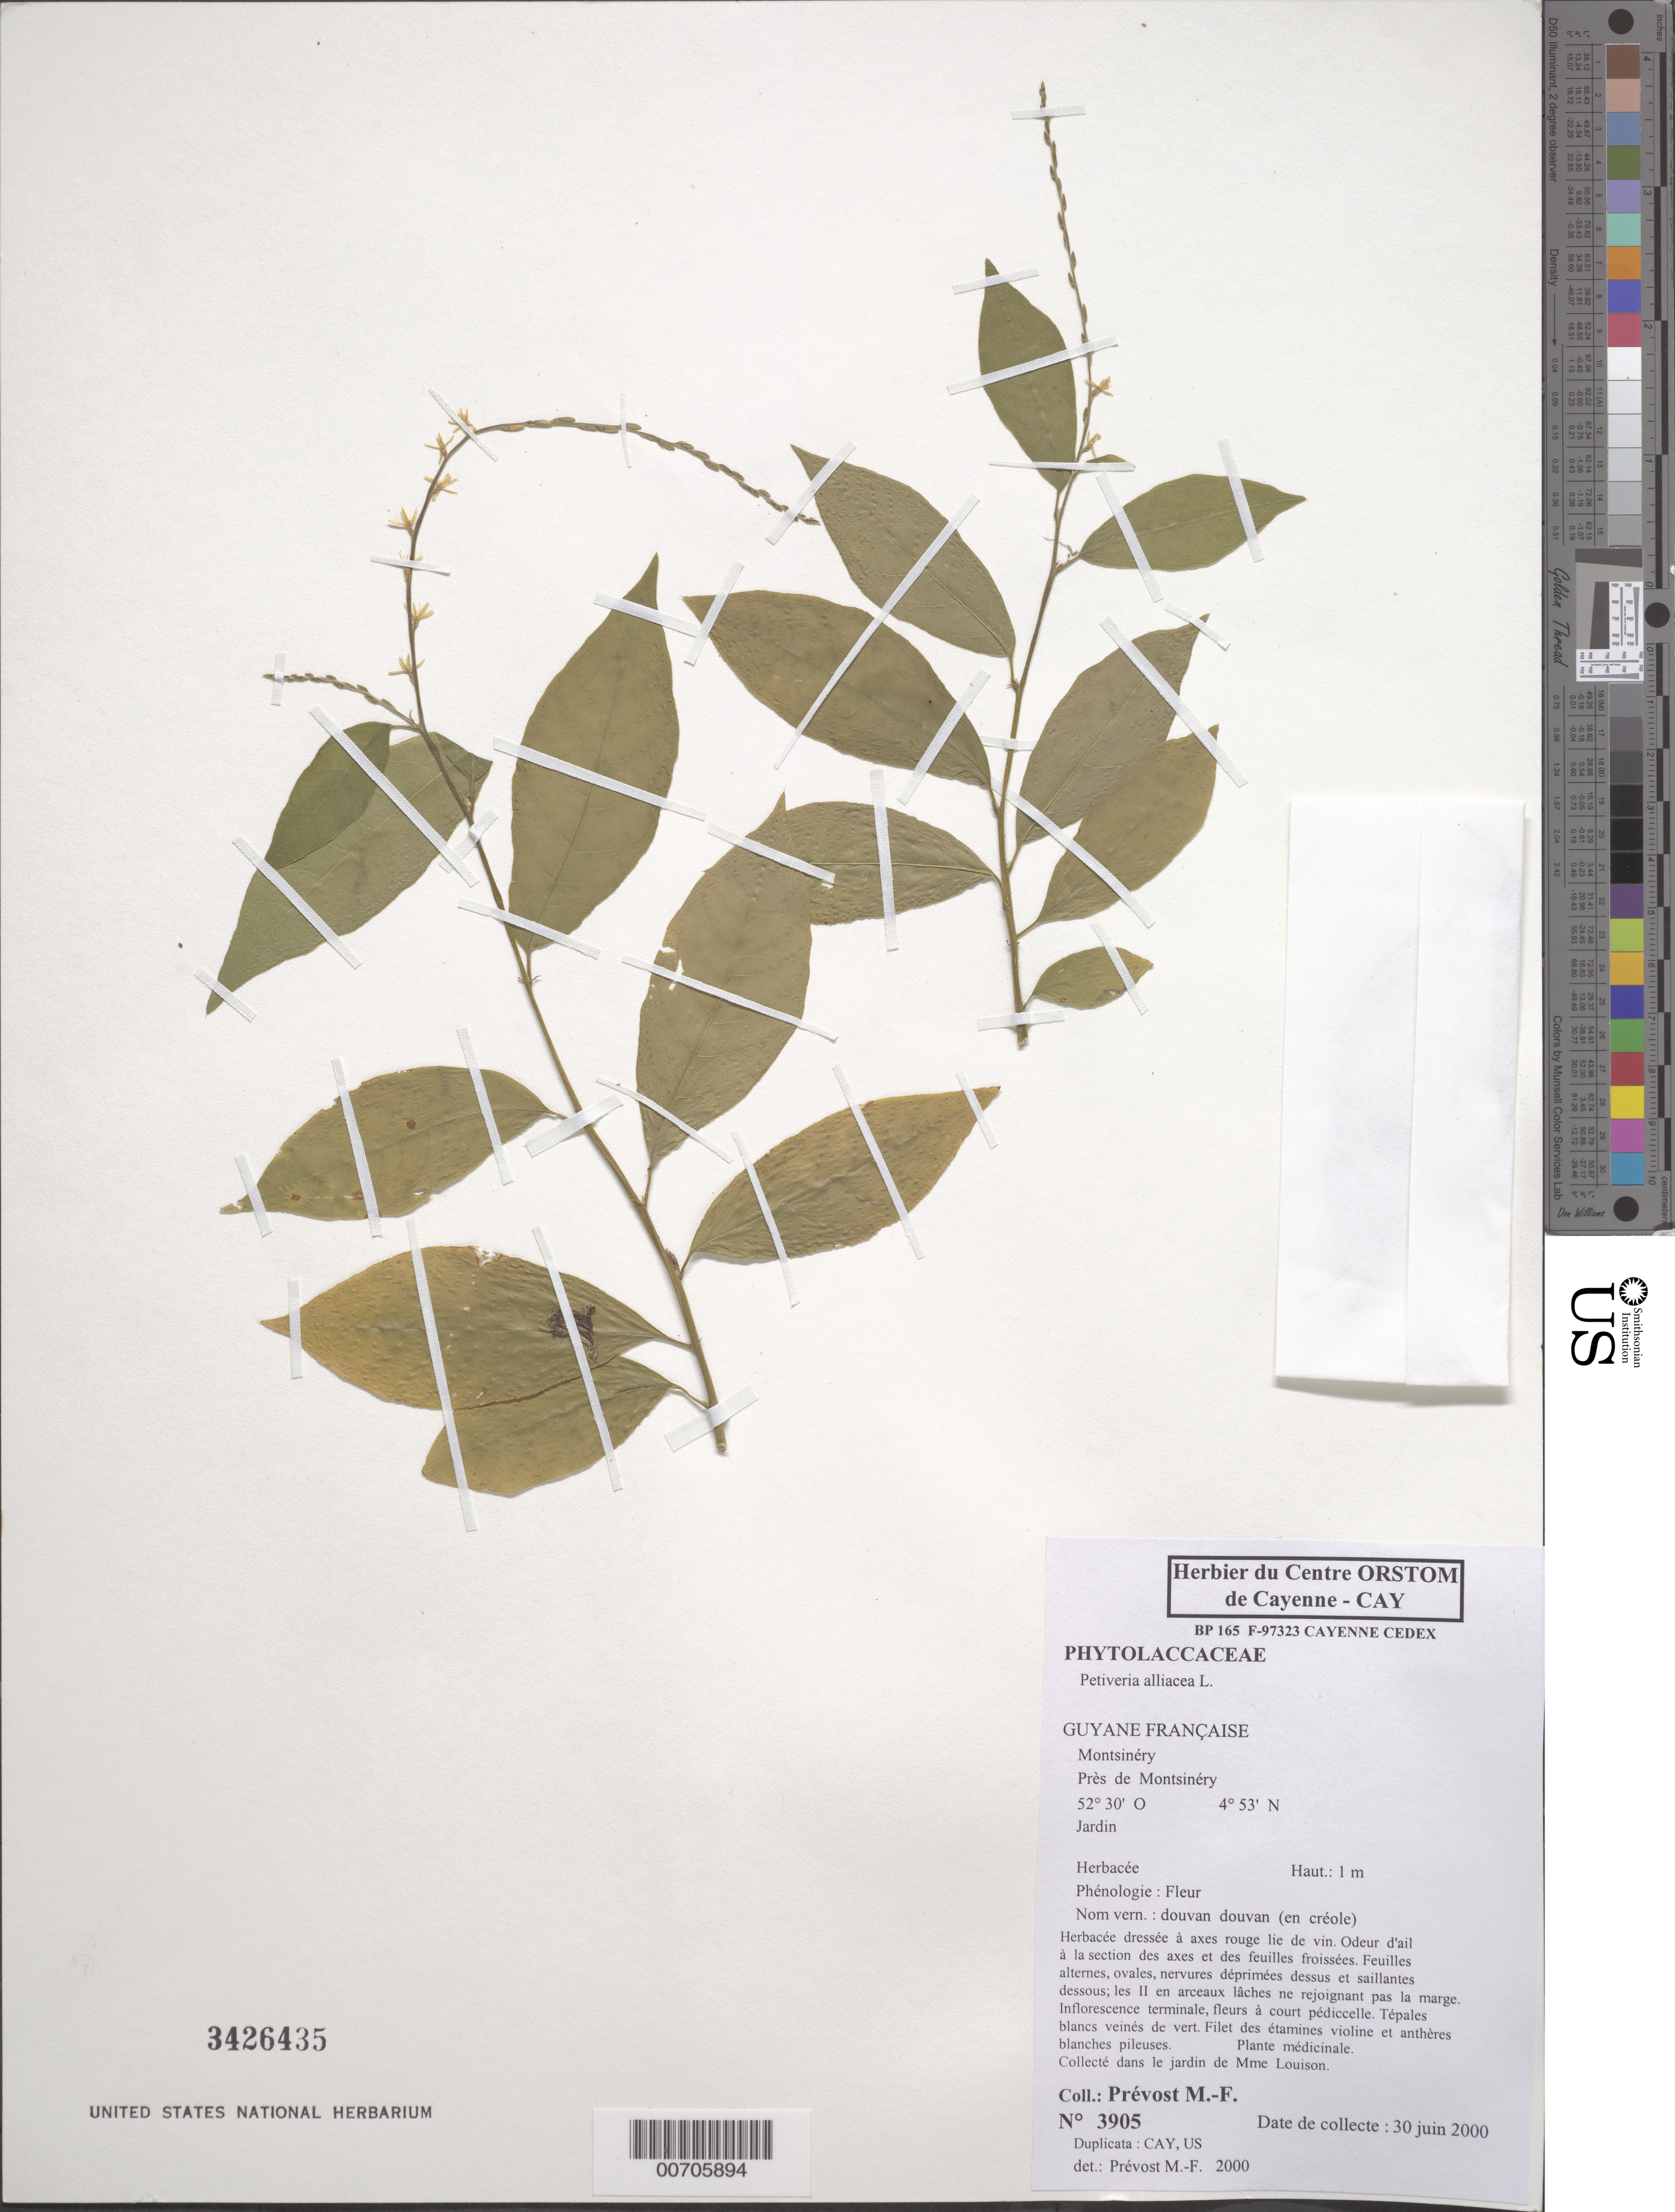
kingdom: Plantae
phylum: Tracheophyta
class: Magnoliopsida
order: Caryophyllales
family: Phytolaccaceae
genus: Petiveria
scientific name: Petiveria alliacea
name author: L.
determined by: Prévost, M.-F.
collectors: M.-F. Prévost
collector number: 3905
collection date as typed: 30-Jun-00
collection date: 2000-06-30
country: French Guiana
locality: Montsinéry, Prés de Montsinéry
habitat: Garden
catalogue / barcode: US 3426435